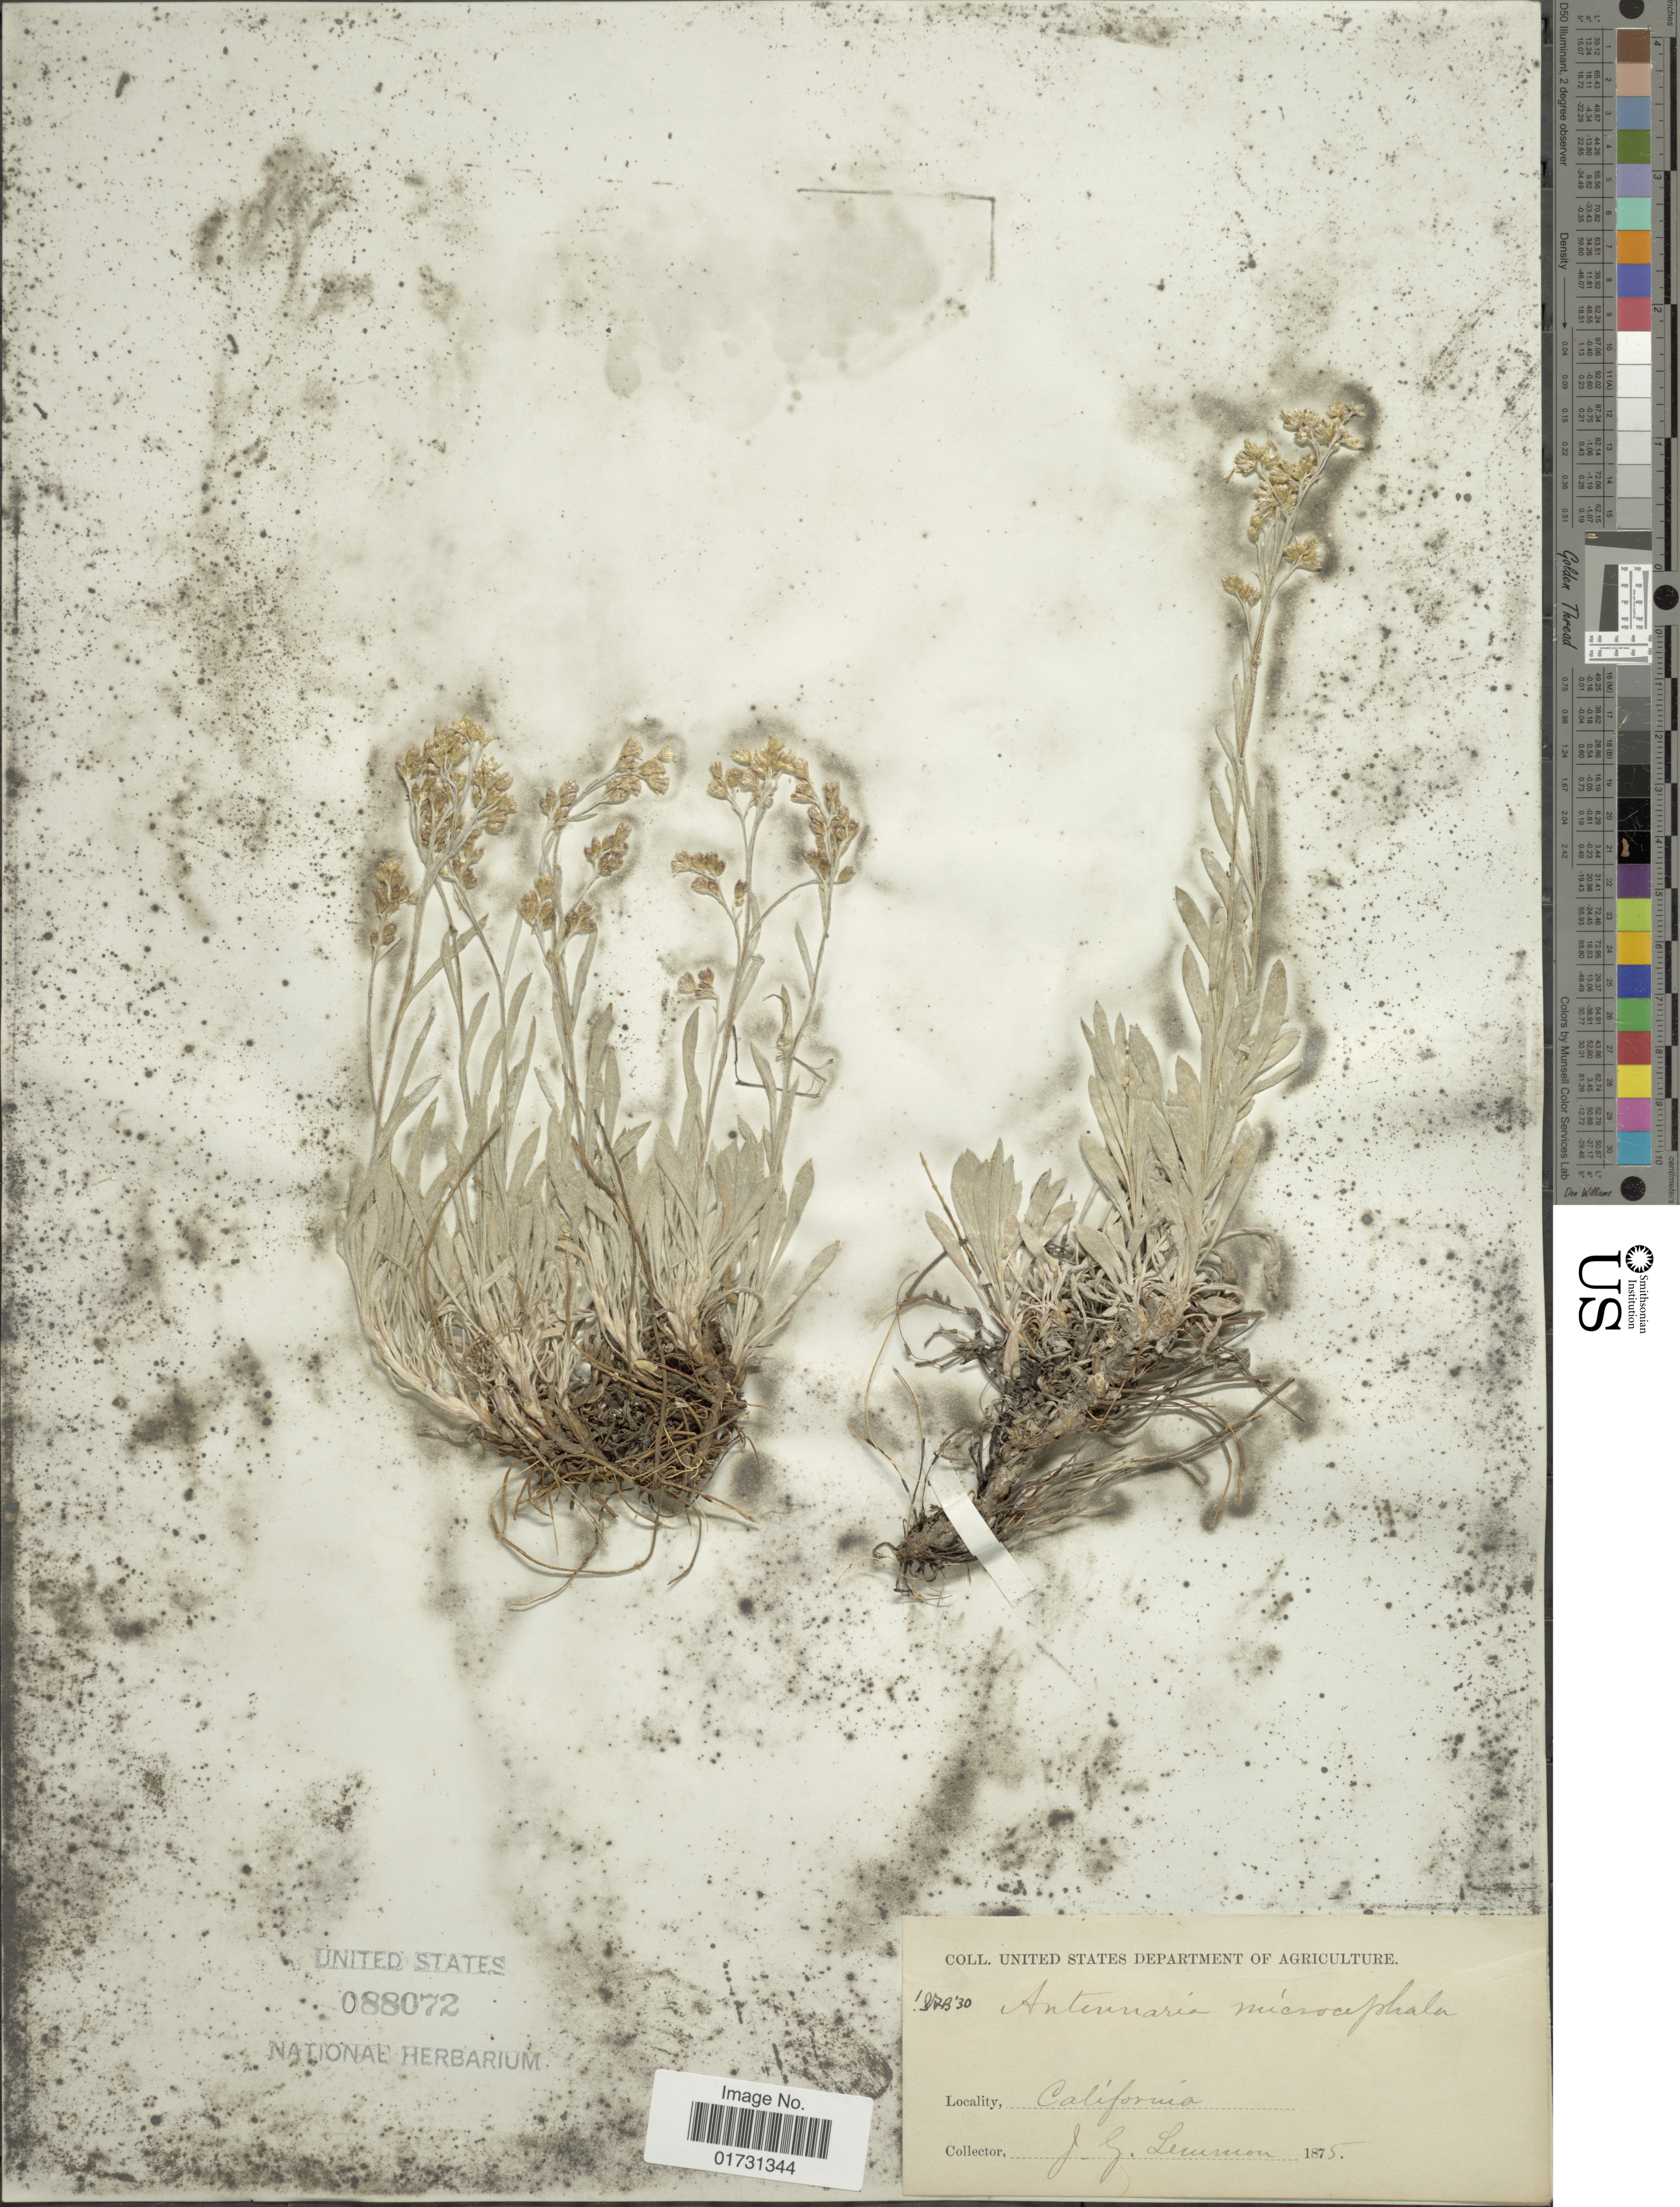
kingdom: Plantae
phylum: Tracheophyta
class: Magnoliopsida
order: Asterales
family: Asteraceae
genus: Antennaria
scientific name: Antennaria microcephala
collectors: J. Lemmon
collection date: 1875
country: United States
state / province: California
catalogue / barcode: US 88072